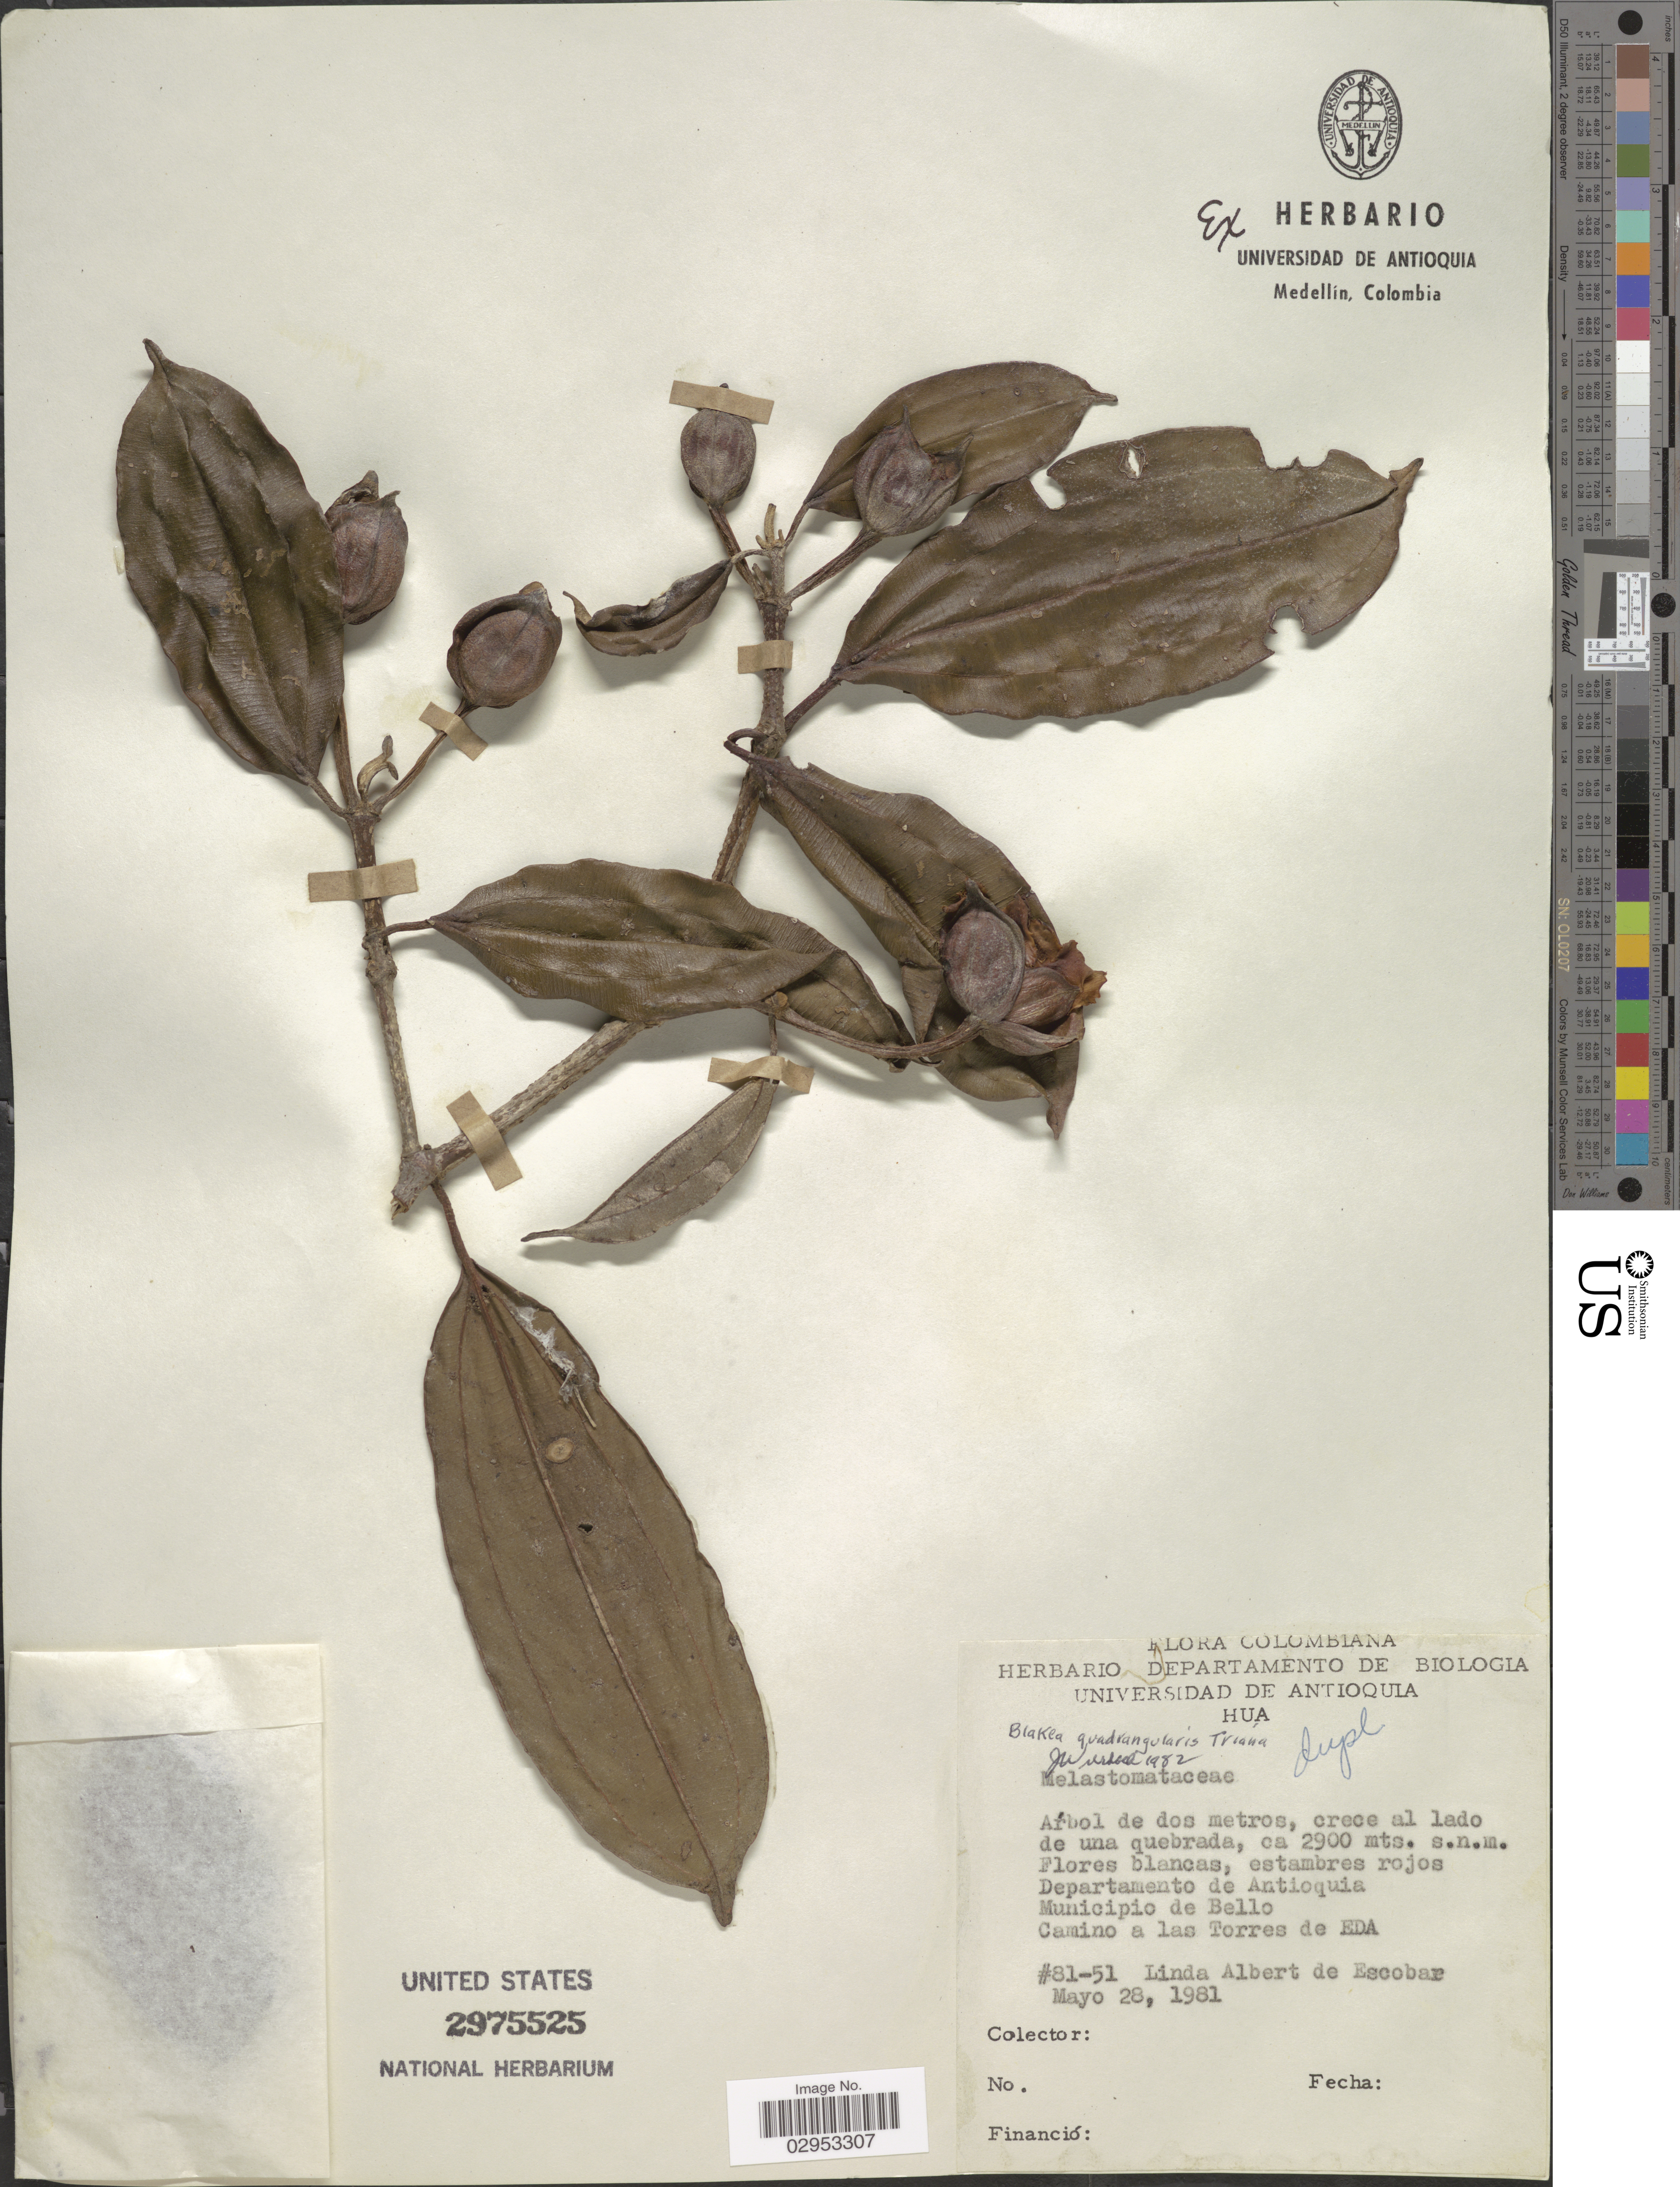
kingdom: Plantae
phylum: Tracheophyta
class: Magnoliopsida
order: Myrtales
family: Melastomataceae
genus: Blakea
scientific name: Blakea quadrangularis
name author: Triana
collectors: L. K. de Escobar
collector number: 81-51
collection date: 1981-05-28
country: Colombia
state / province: Antioquia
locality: Departamento de Antioquia. Municipio de Bello. Camino a las Torres de EDA.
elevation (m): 2900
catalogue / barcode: US 2975525